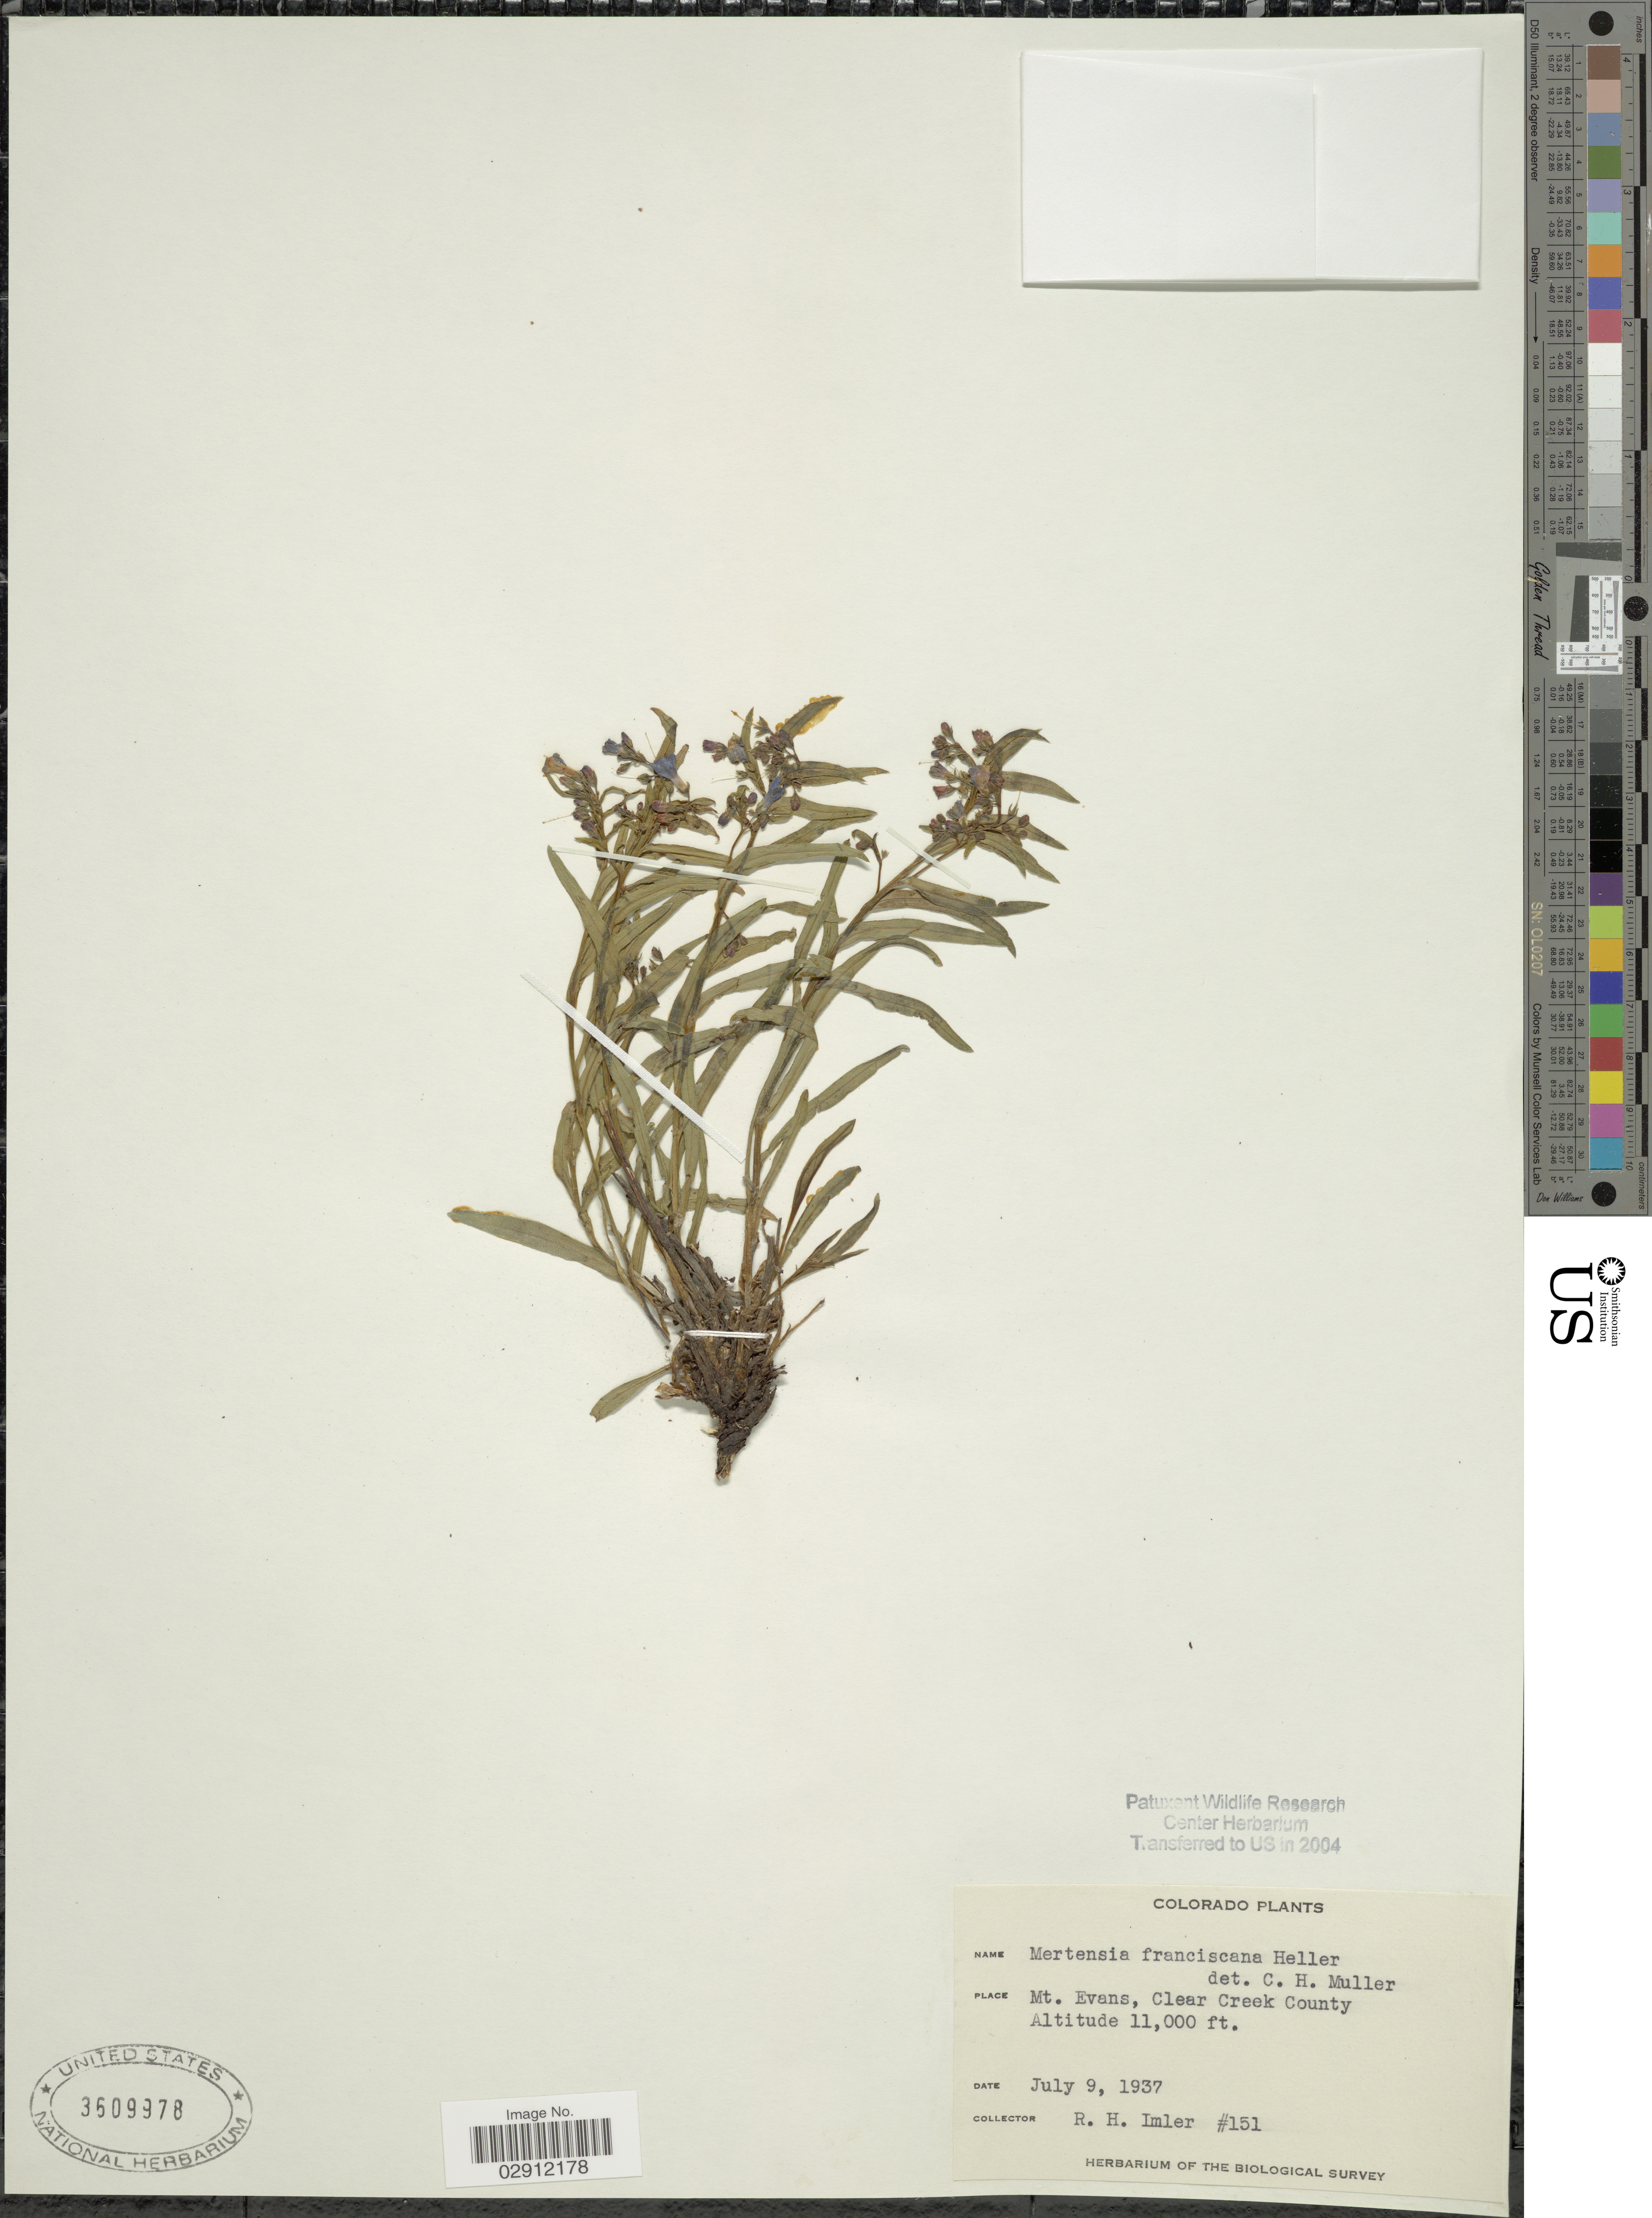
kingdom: Plantae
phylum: Tracheophyta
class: Magnoliopsida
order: Boraginales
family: Boraginaceae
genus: Mertensia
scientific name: Mertensia ciliata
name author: (James) G. Don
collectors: R. Imler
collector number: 151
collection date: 1937-07-09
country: United States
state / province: Colorado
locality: Mt. Evans, Clear Creek County.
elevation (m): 3353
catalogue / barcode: US 3609978